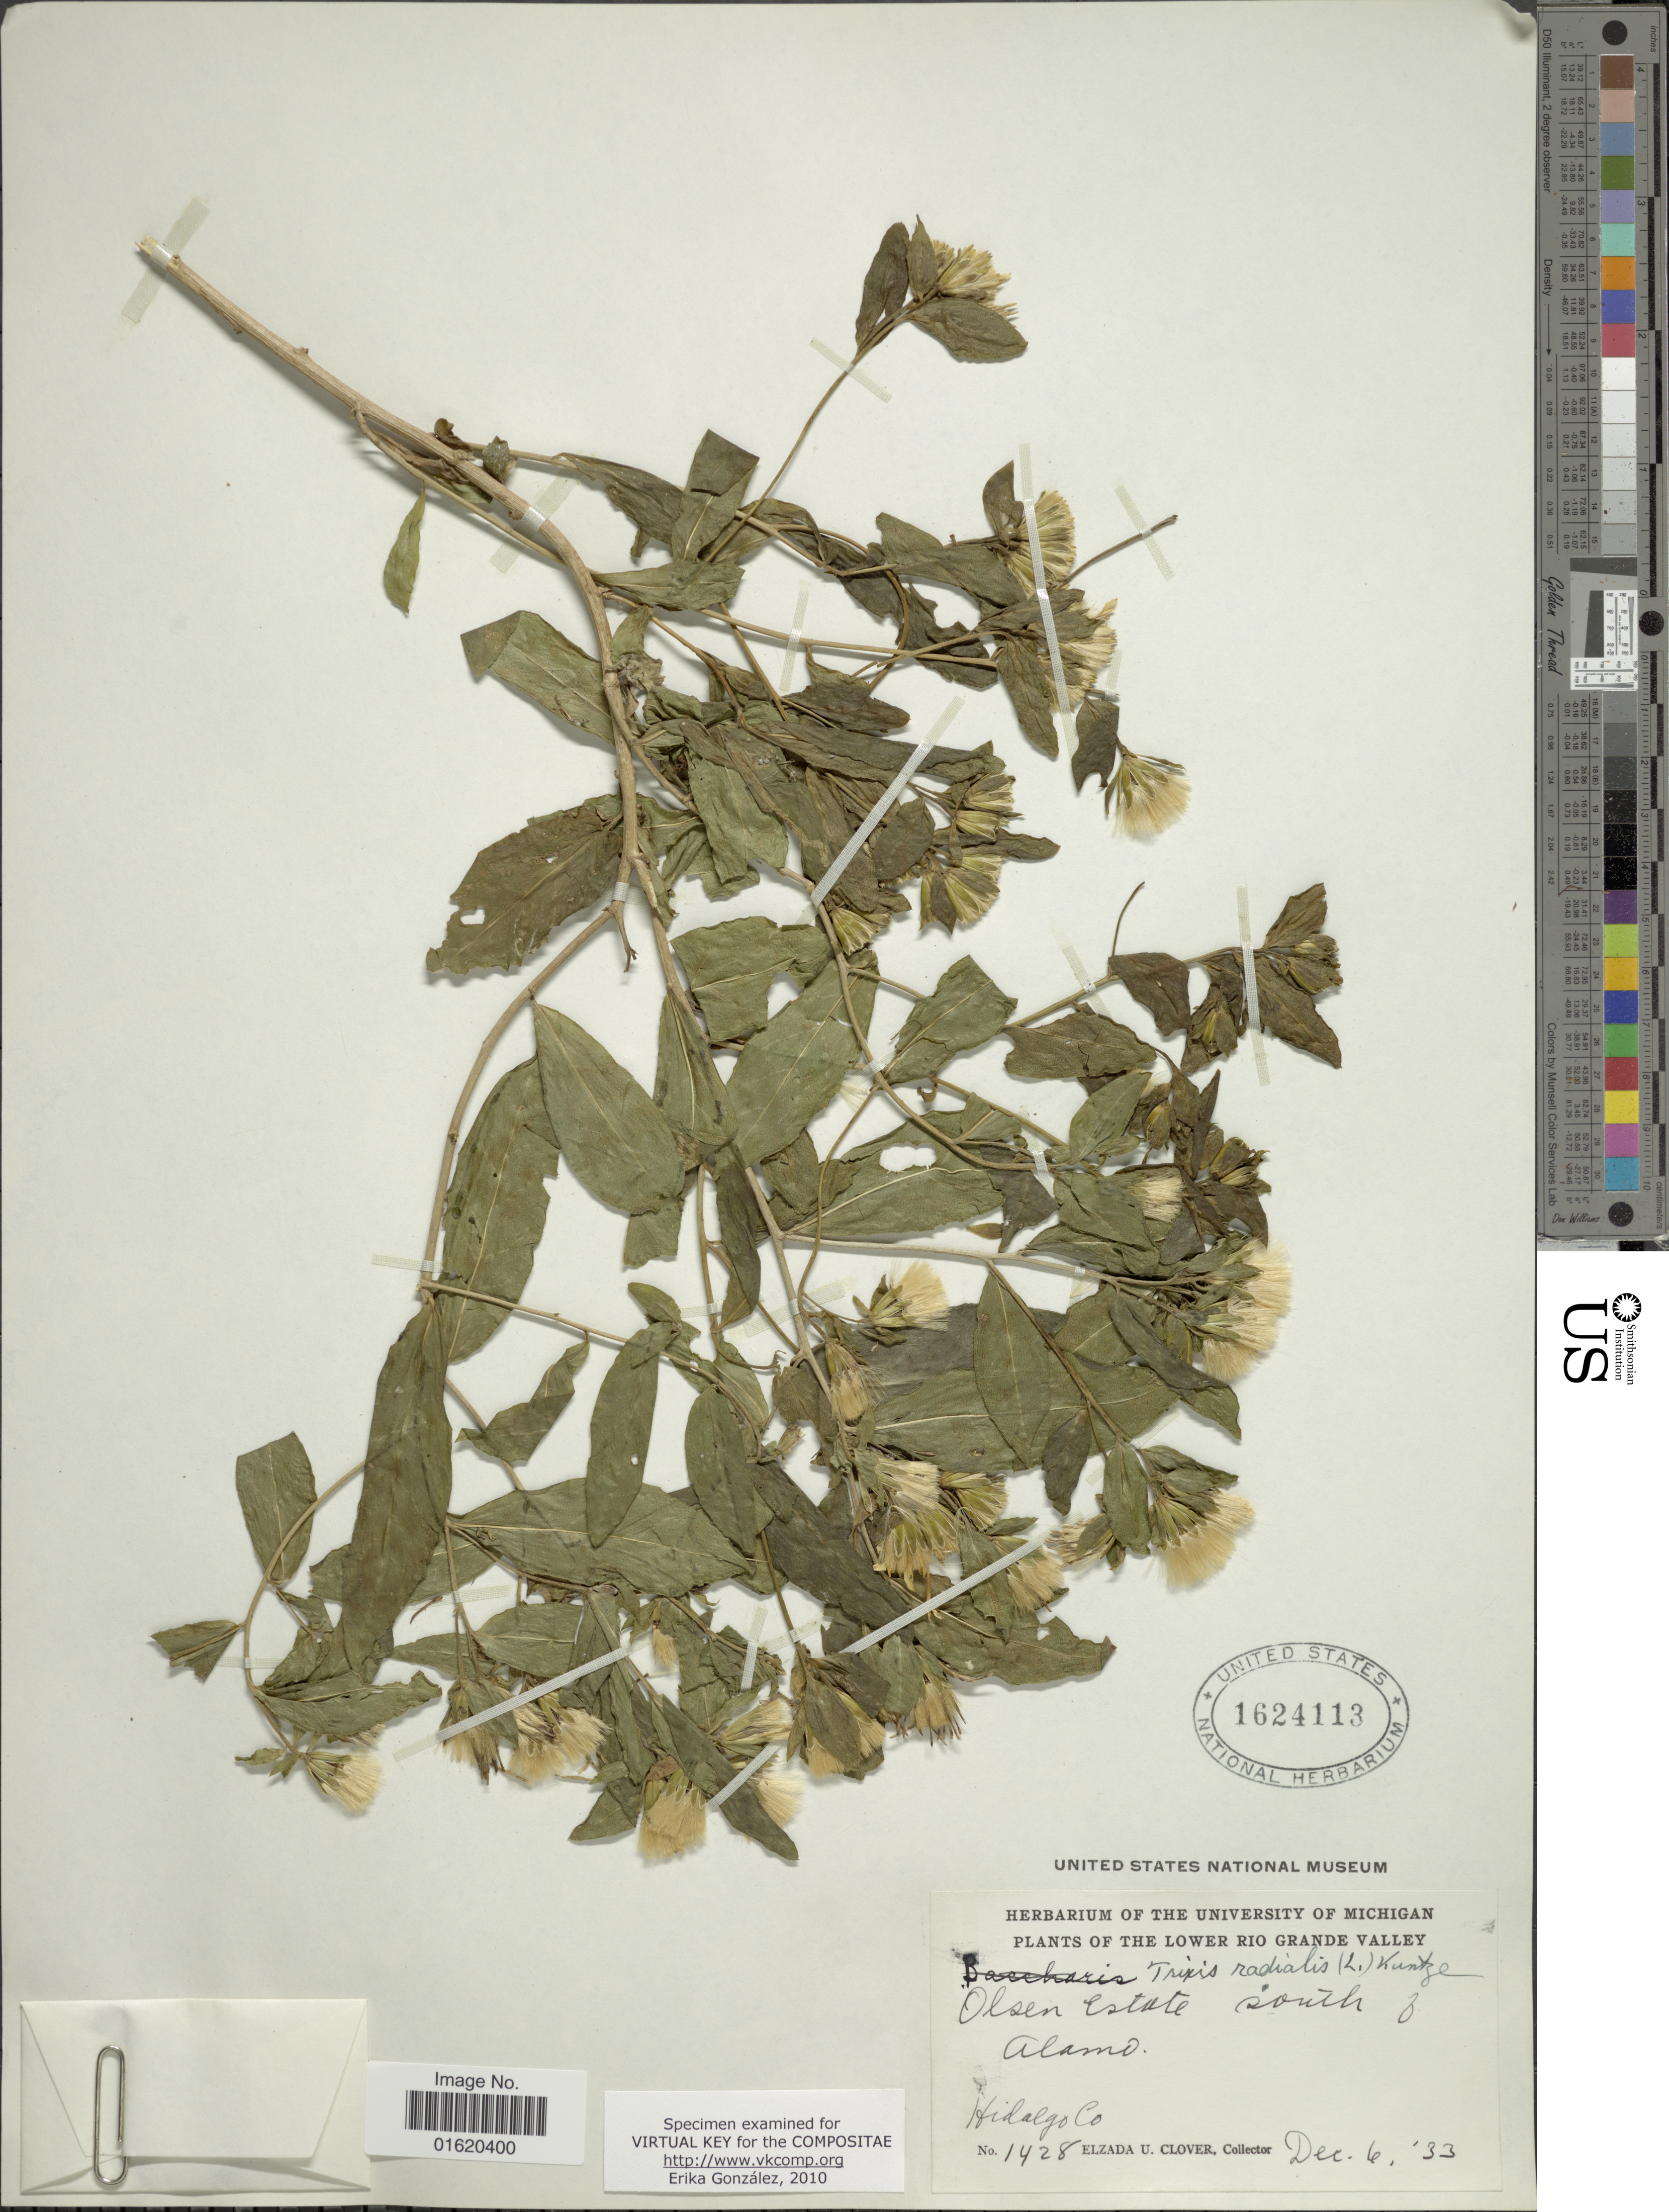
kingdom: Plantae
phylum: Tracheophyta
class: Magnoliopsida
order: Asterales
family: Asteraceae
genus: Trixis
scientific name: Trixis inula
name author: Crantz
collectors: E. U. Clover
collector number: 1428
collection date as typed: Transcribed d/m/y: 6/12/33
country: Mexico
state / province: Hidalgo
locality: Lower Rio Grande Valley, Olsen Estate south of Alamo, Hidalgo Co.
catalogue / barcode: US 1624113